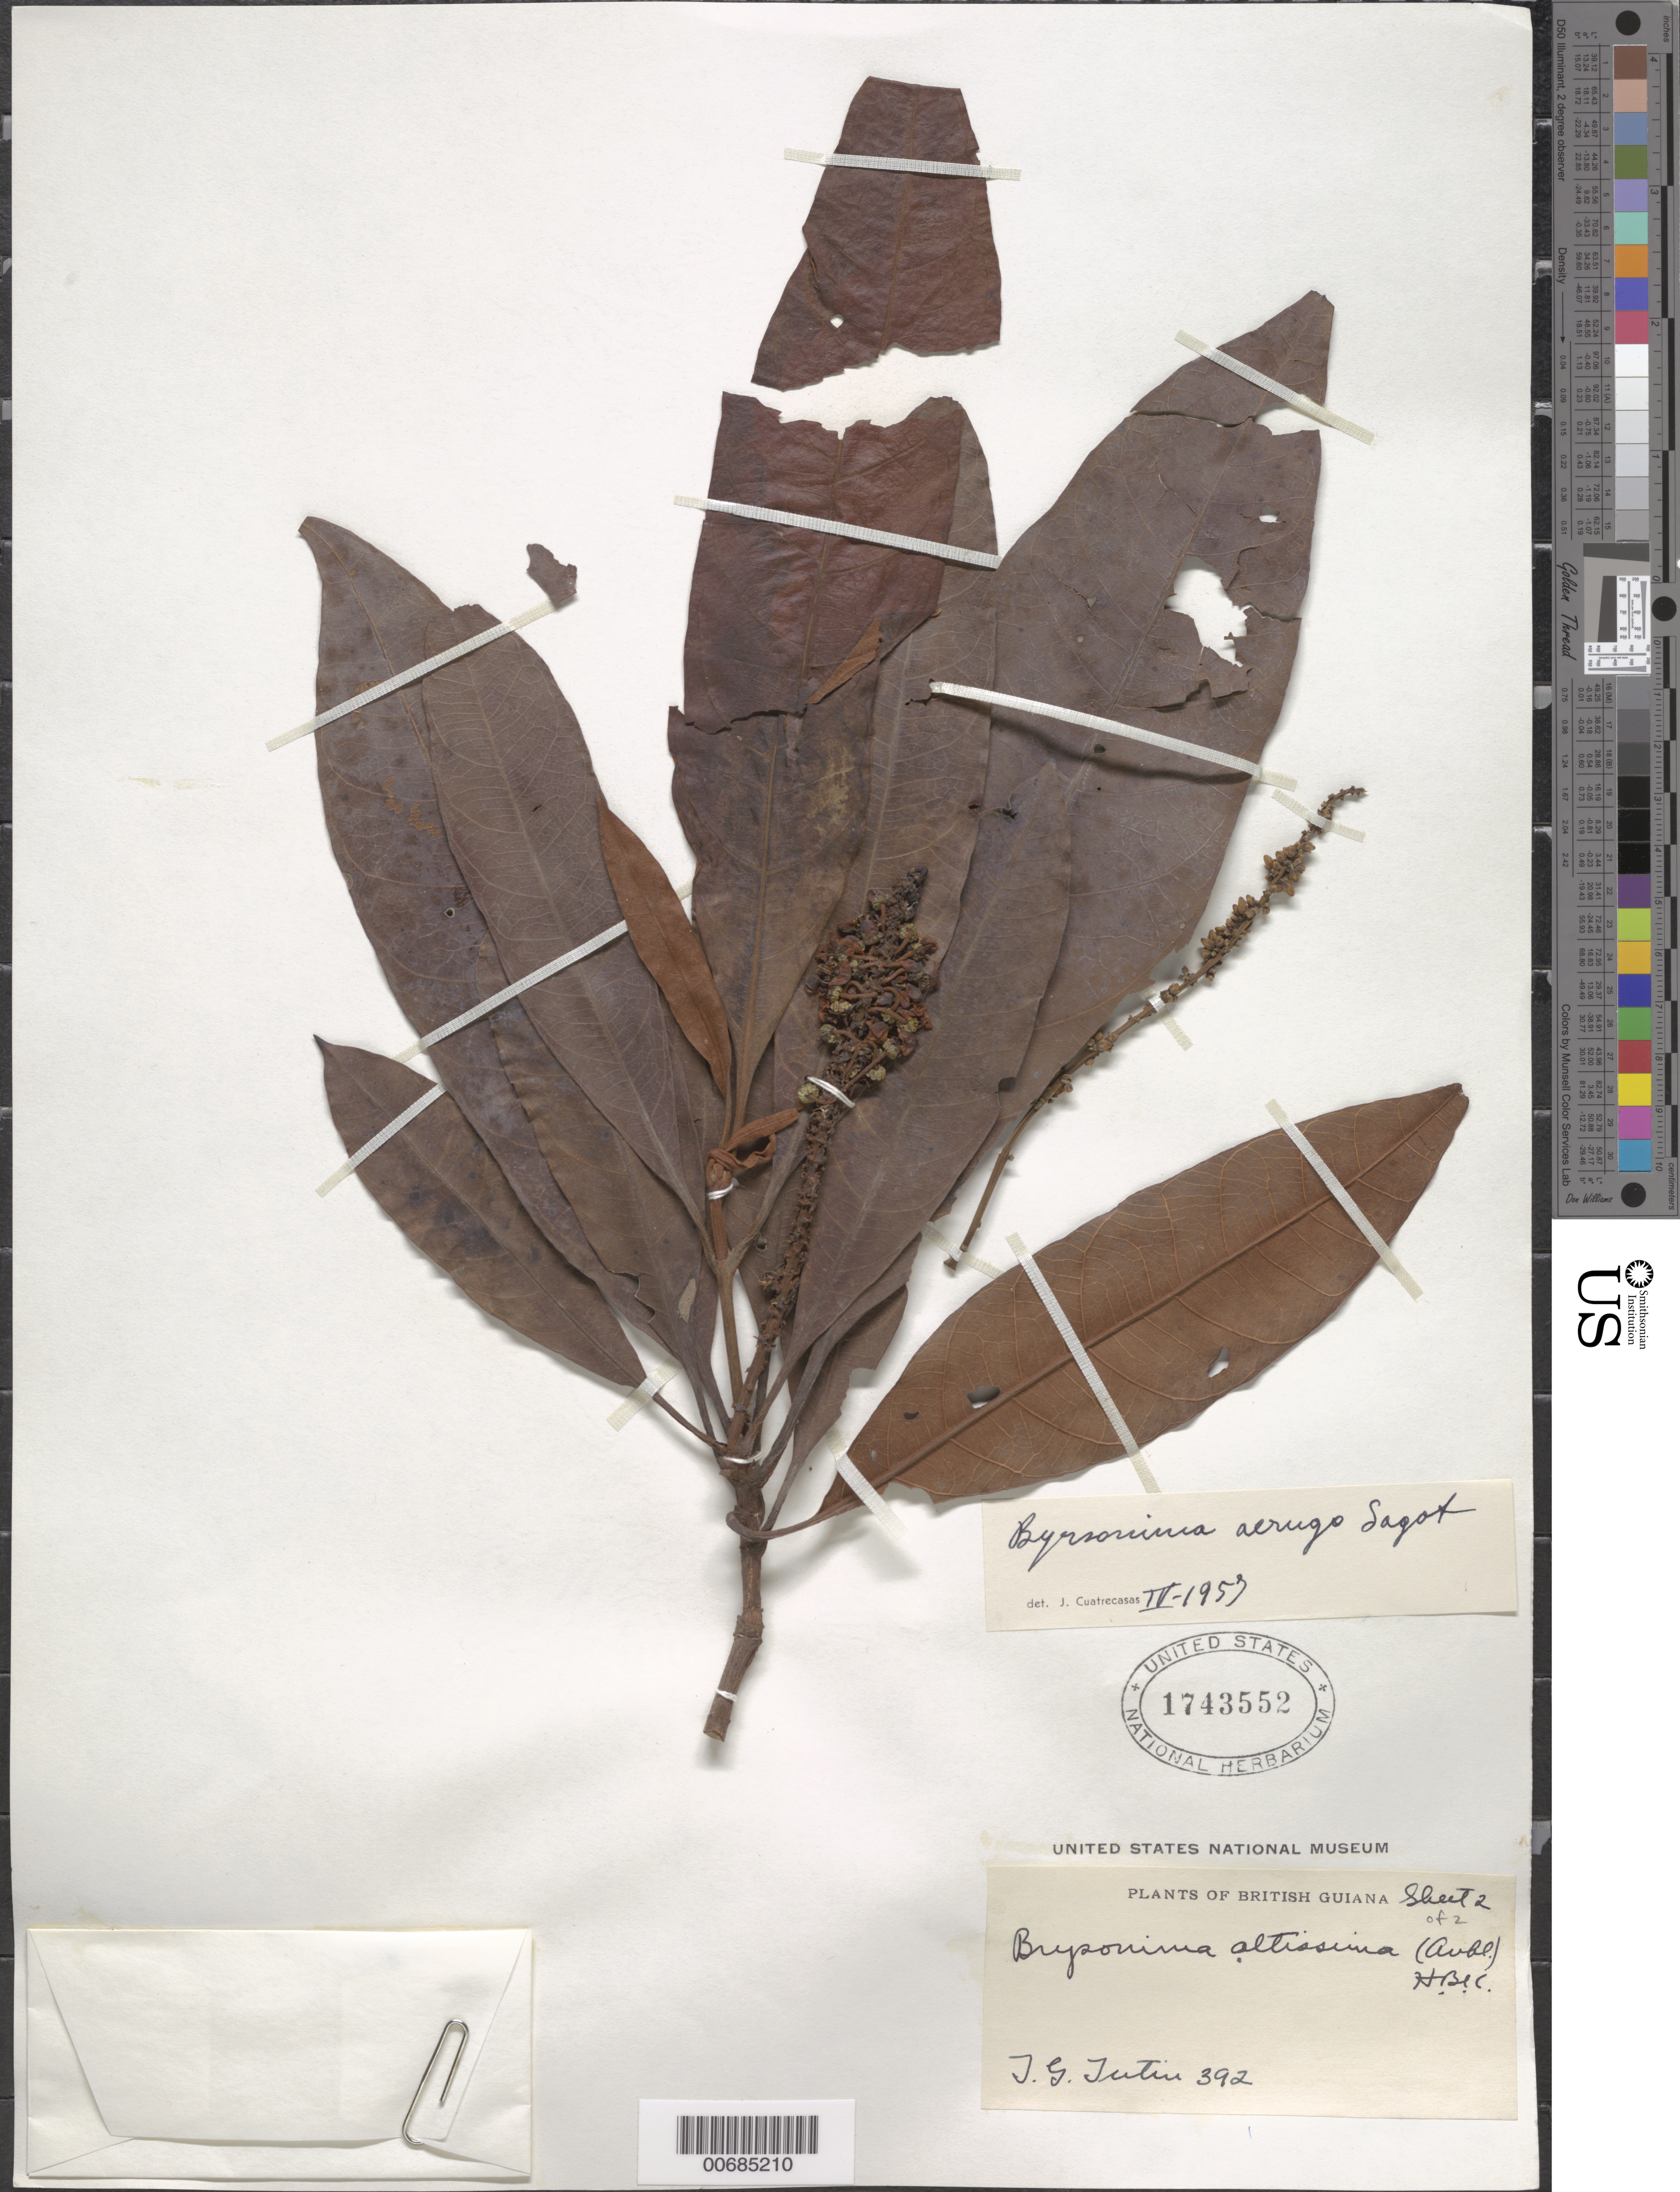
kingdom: Plantae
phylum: Tracheophyta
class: Magnoliopsida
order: Malpighiales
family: Malpighiaceae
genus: Byrsonima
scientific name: Byrsonima aerugo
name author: Sagot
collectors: T. G. Tutin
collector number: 392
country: Guyana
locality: British Guiana.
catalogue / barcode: US 1743552